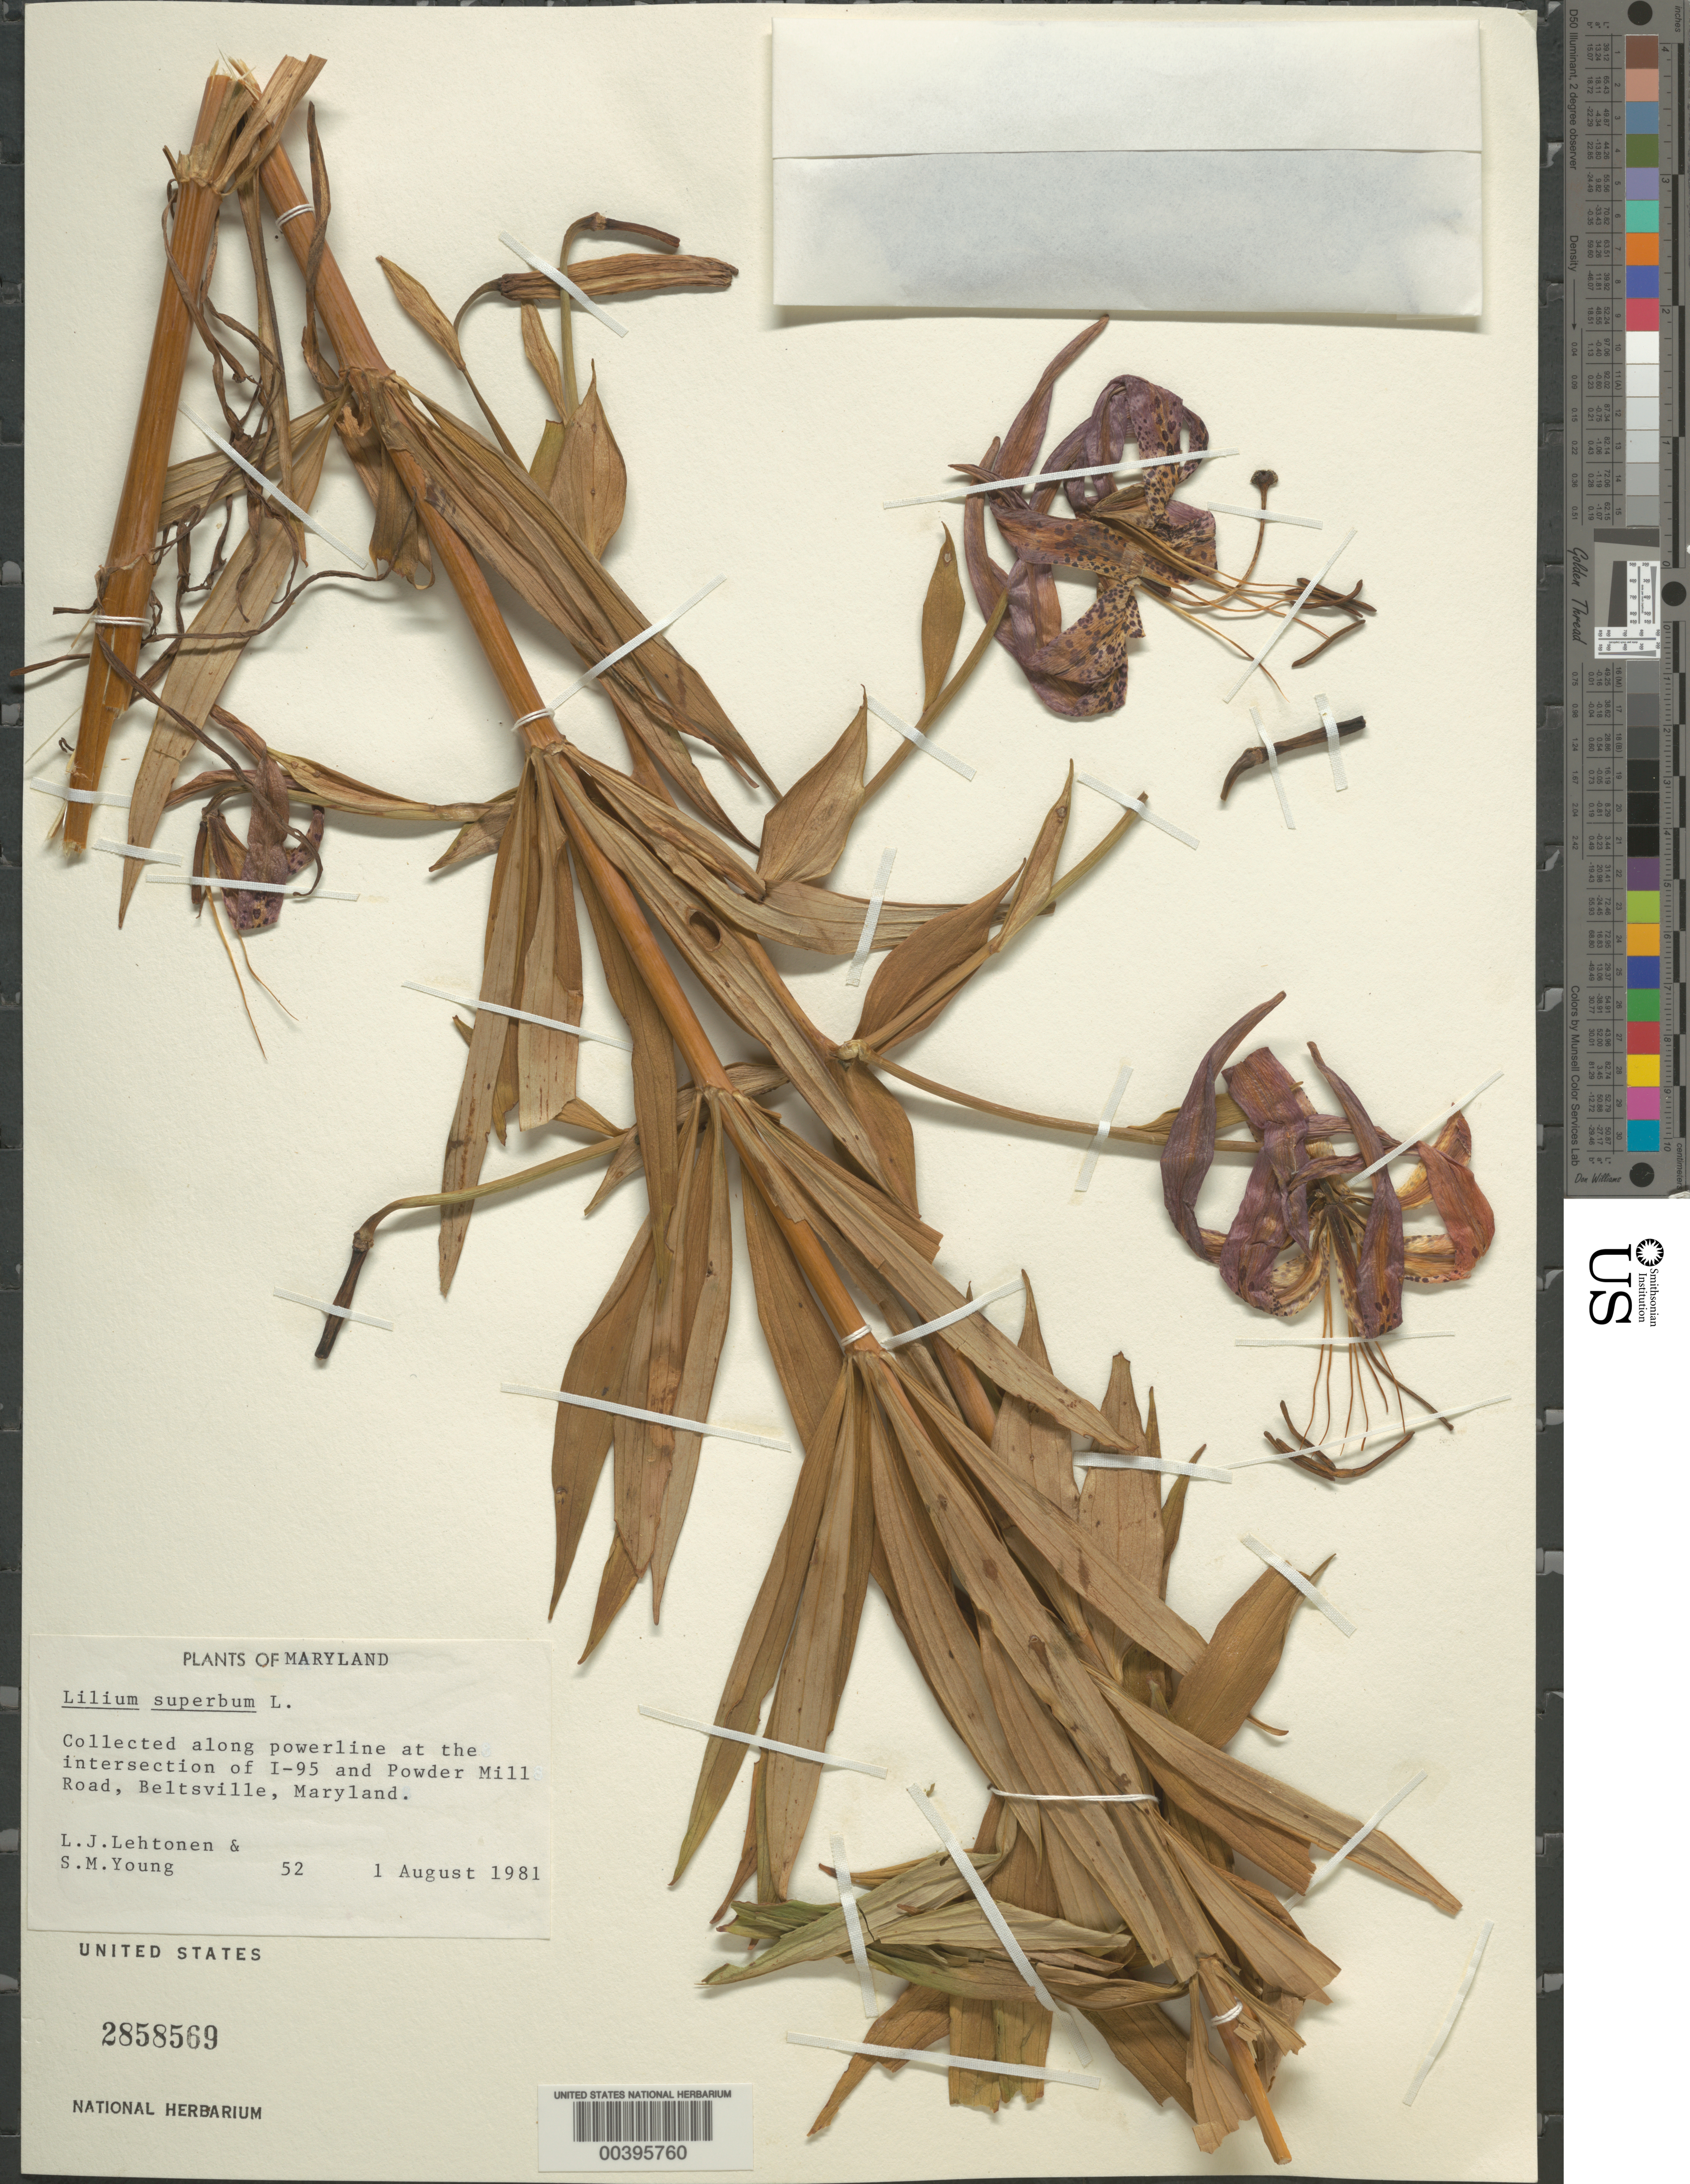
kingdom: Plantae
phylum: Tracheophyta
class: Liliopsida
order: Liliales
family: Liliaceae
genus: Lilium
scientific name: Lilium superbum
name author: L.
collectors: L. Lehtonen & S. Young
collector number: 52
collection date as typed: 01 Aug 1981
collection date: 1981-08-01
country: United States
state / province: Maryland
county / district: Prince George's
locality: Intersection I-95 and Powder Mill Road, Beltsville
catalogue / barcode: US 2858569